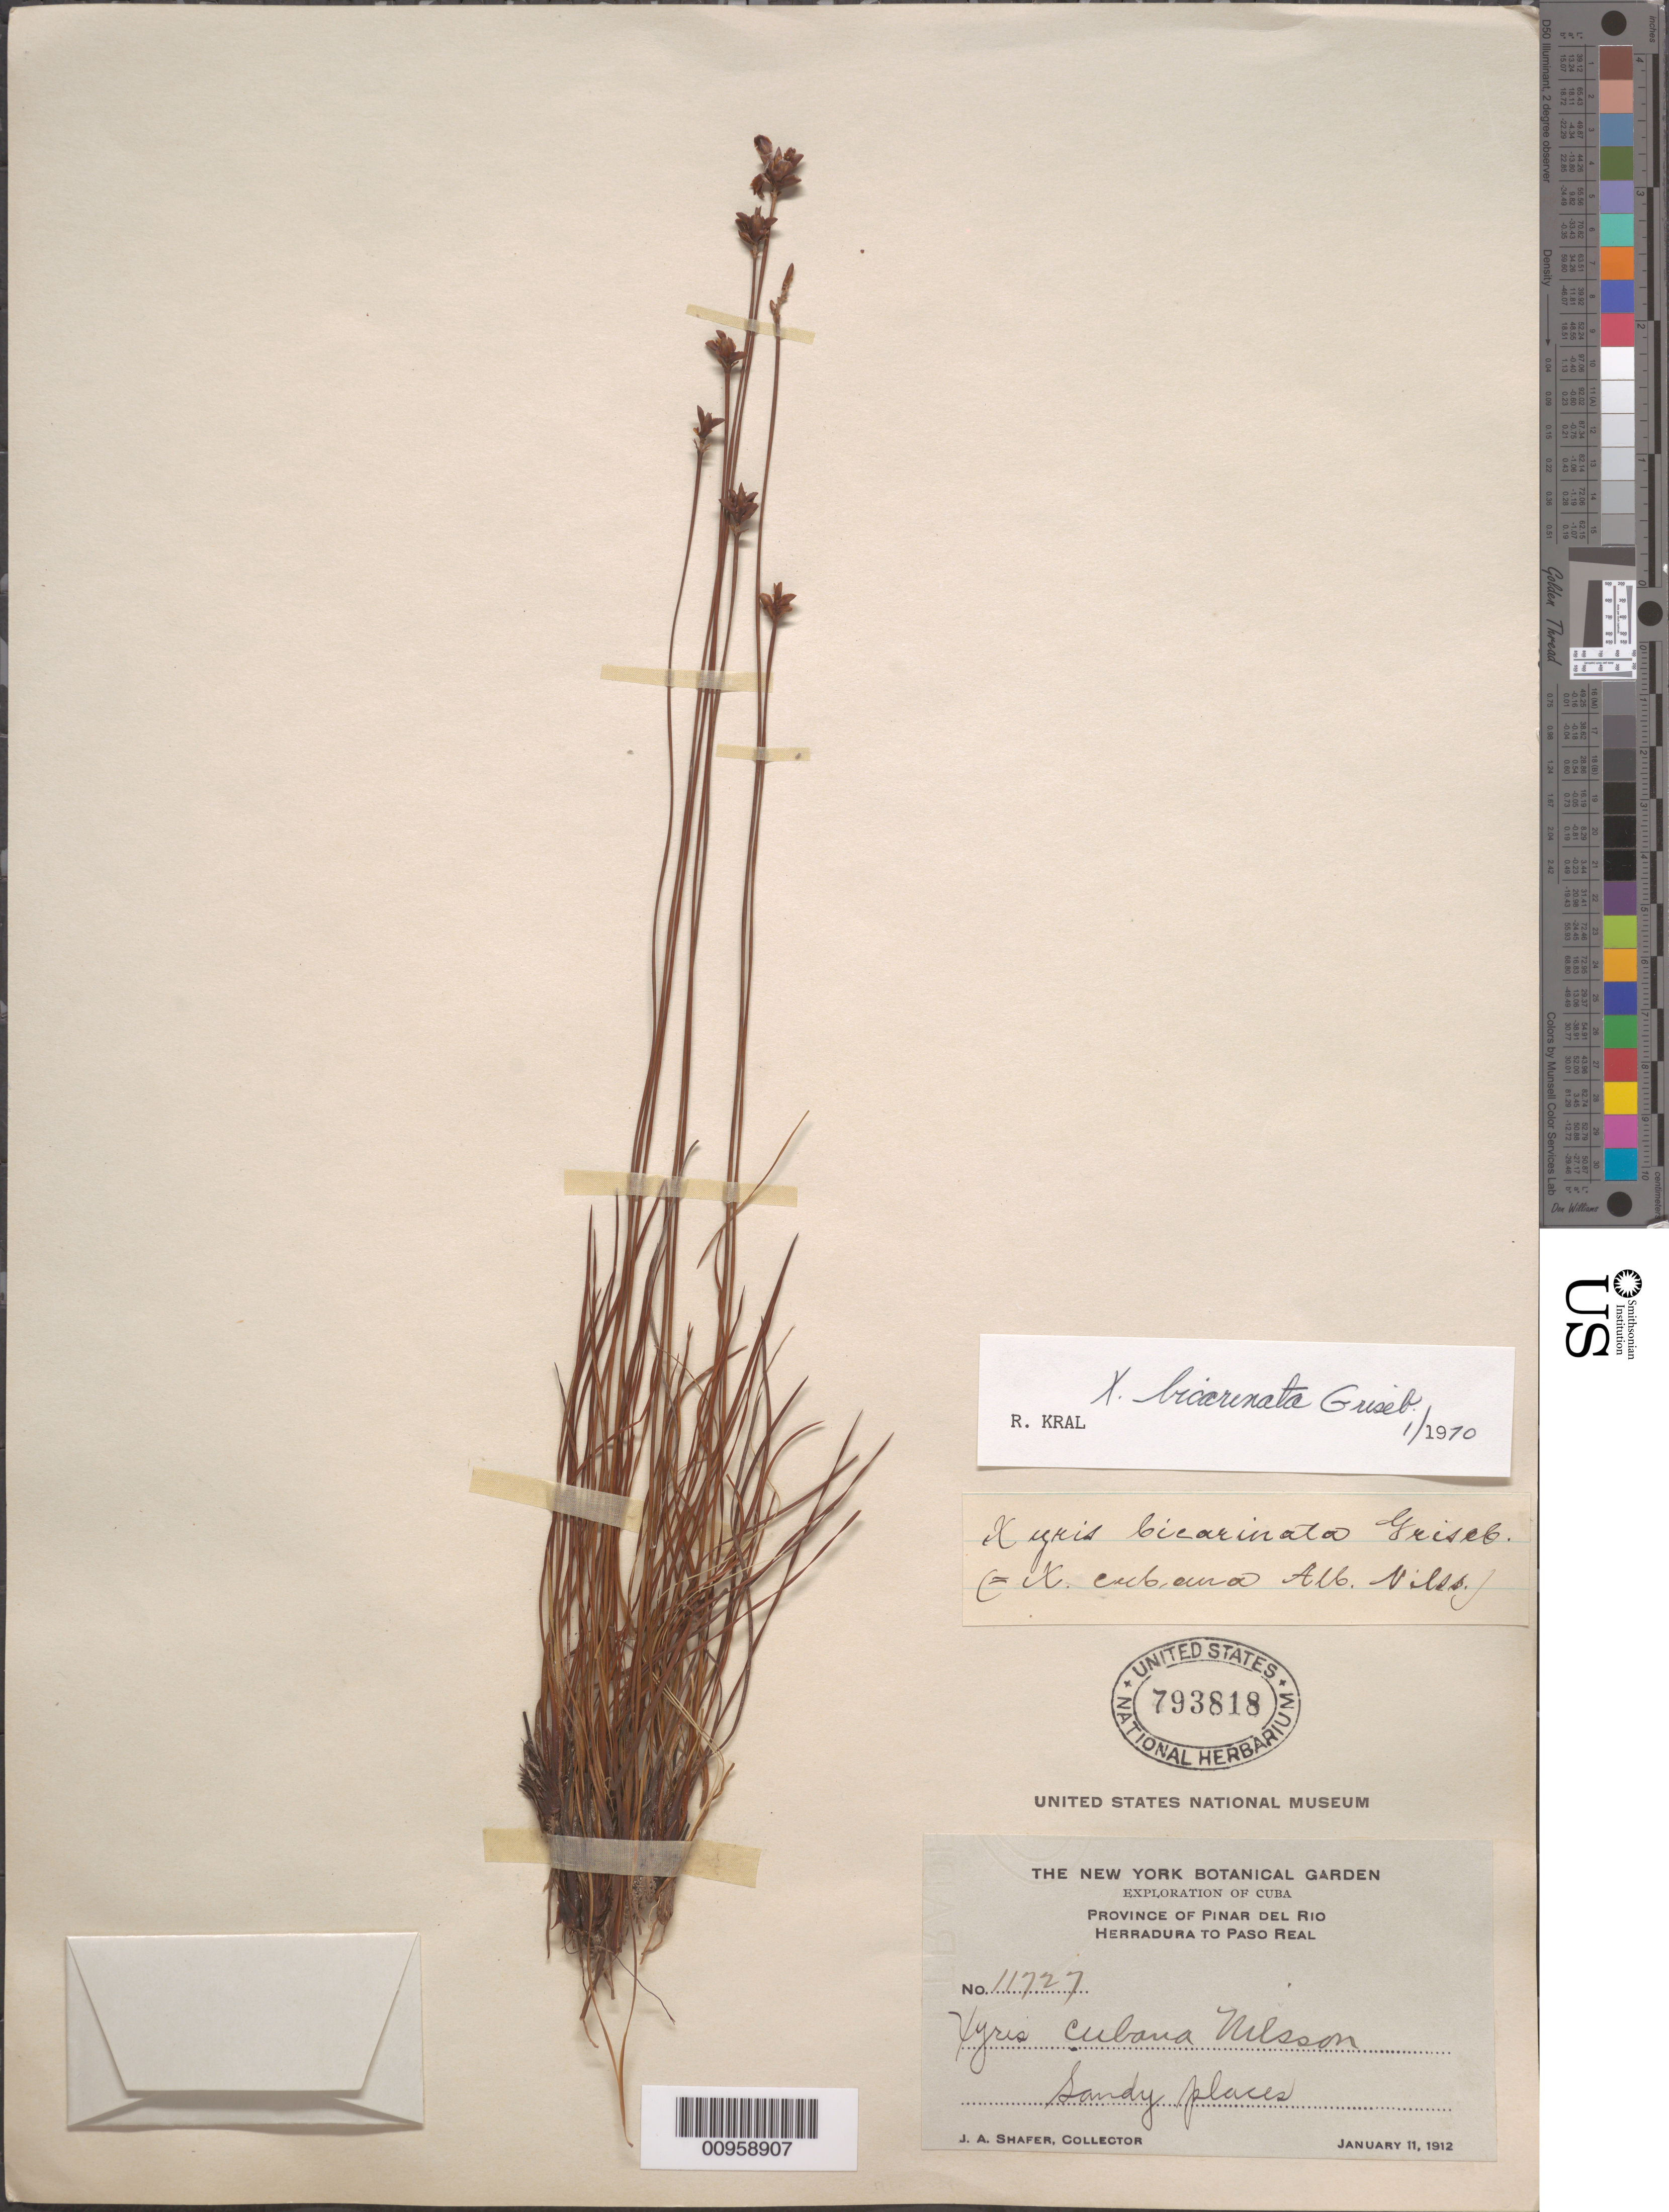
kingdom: Plantae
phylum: Tracheophyta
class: Liliopsida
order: Poales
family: Xyridaceae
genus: Xyris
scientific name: Xyris bicarinata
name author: Griseb.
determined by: Kral, Robert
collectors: J. A. Shafer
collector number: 11727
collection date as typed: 11 Jan 1912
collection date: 1912-01-11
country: Cuba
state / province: Pinar del Rio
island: Cuba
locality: Herradura to Paso Real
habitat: Sandy places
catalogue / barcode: US 793818